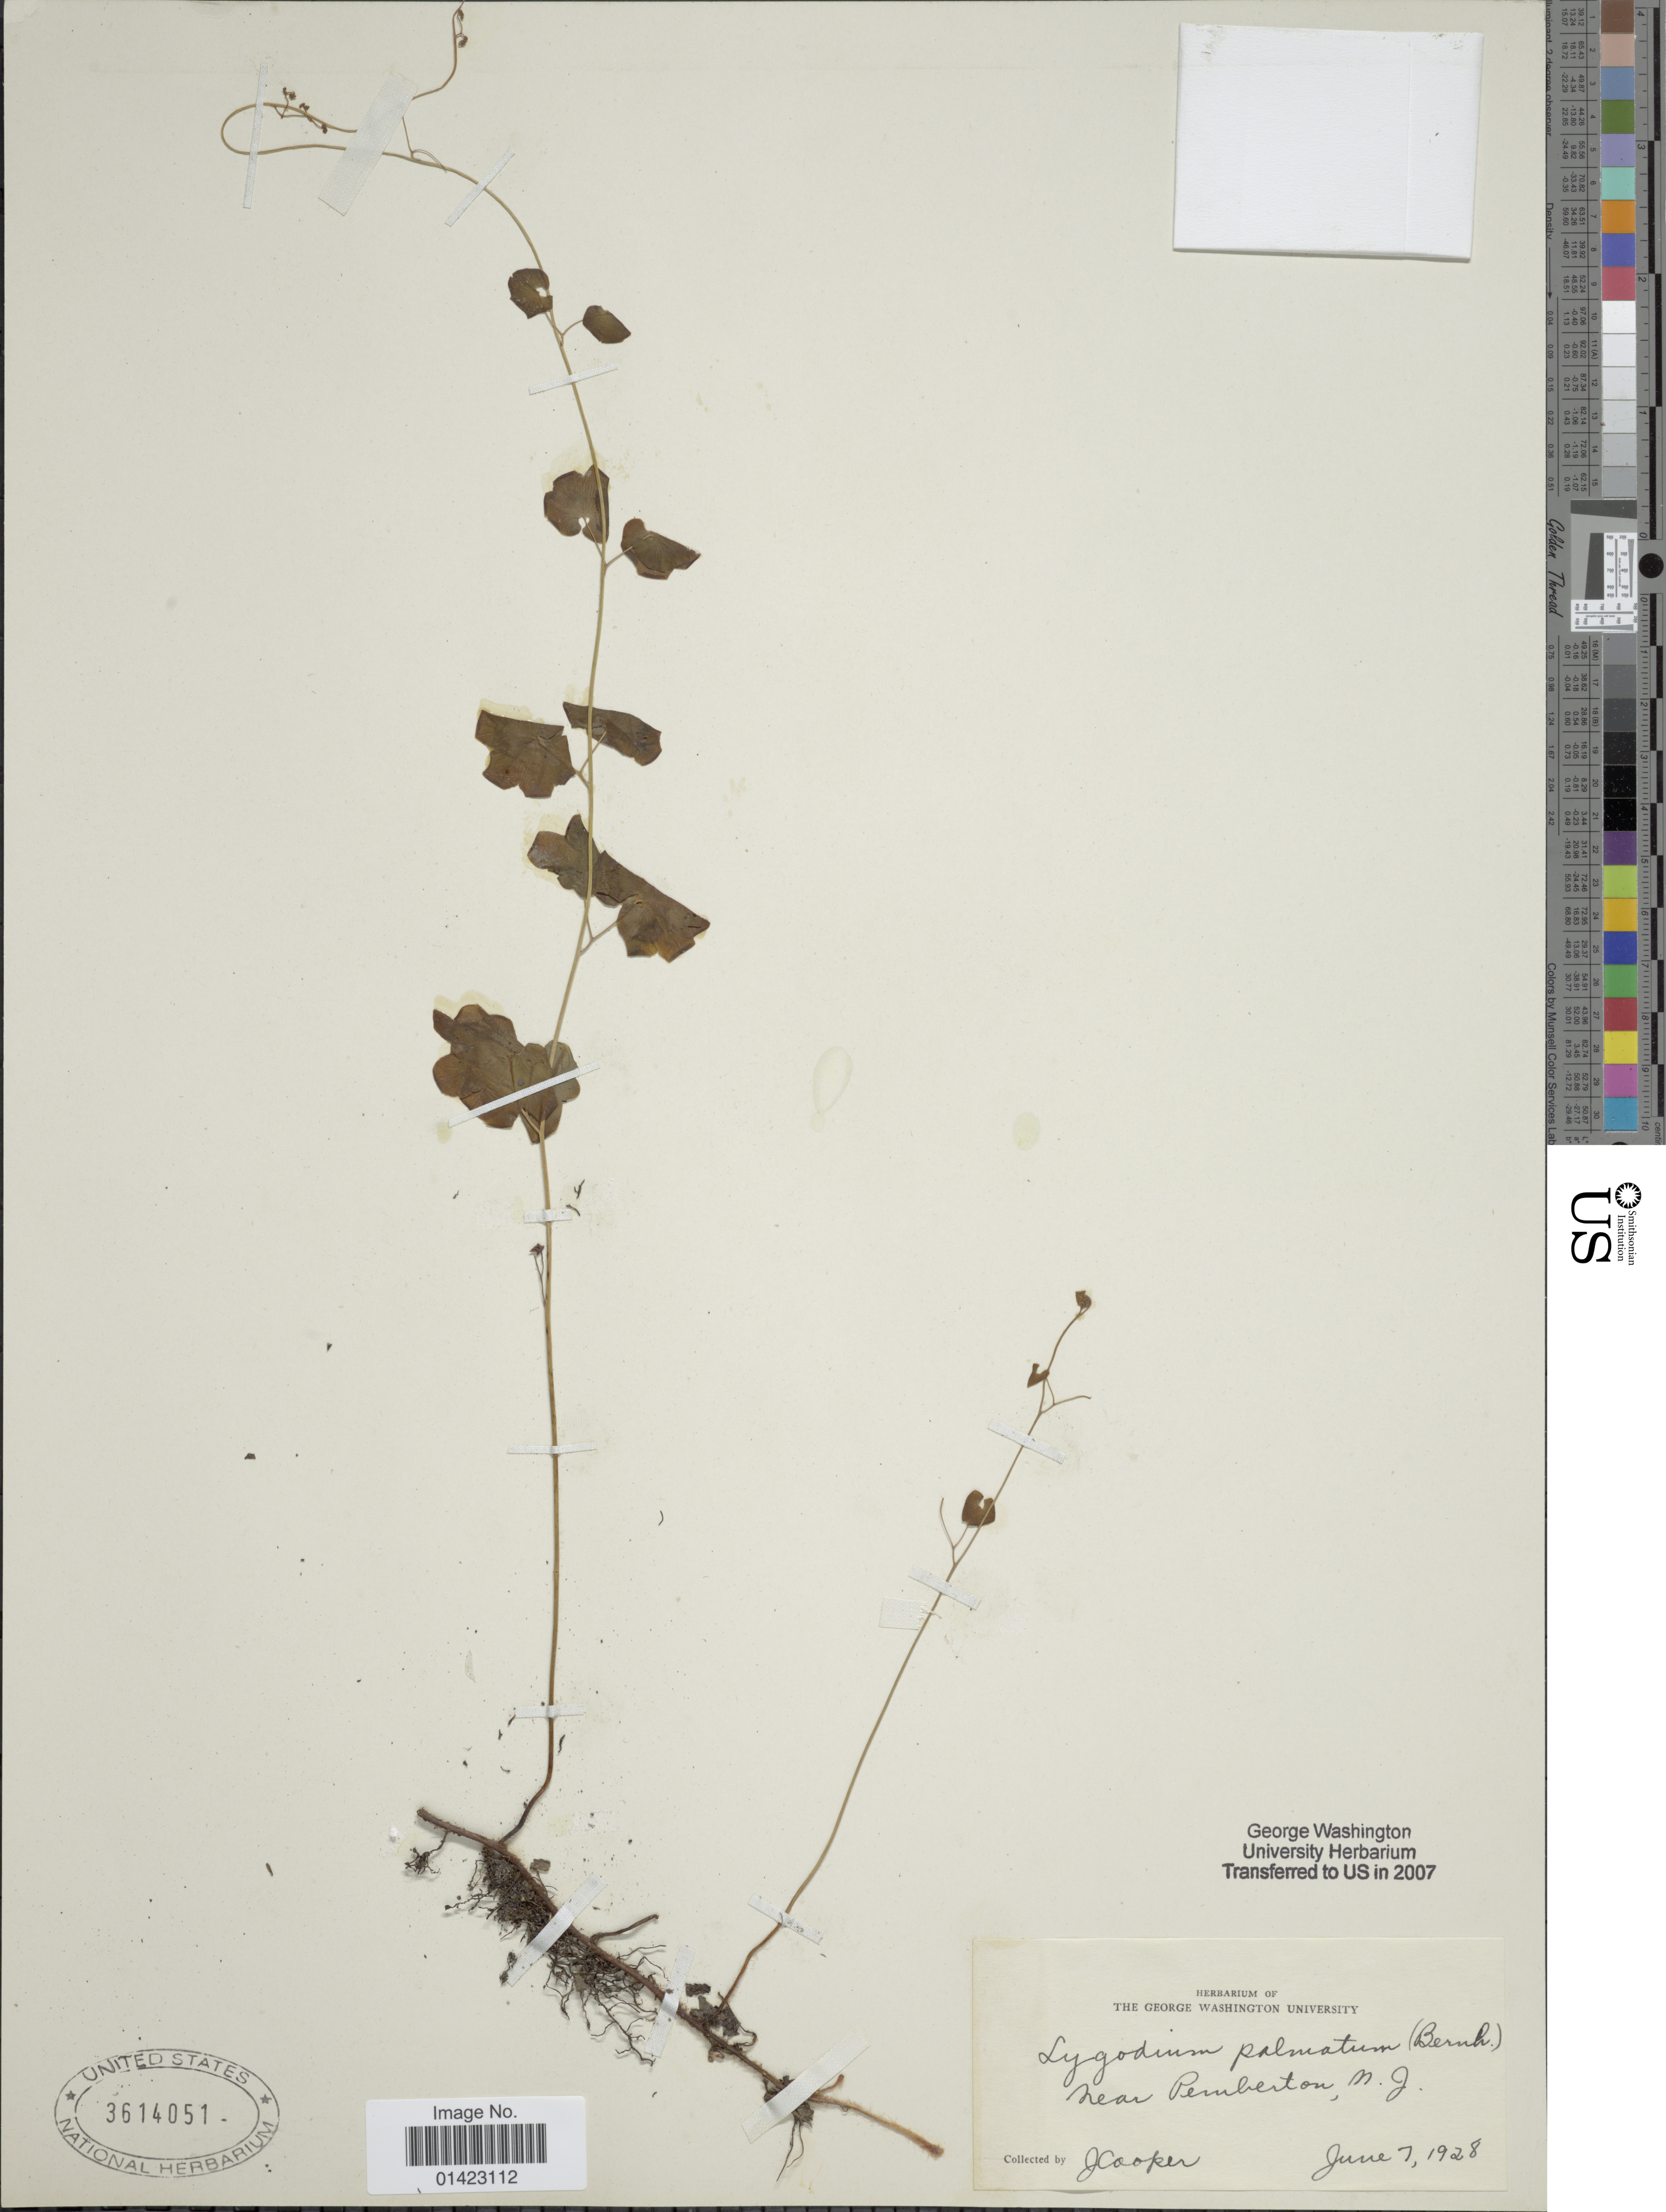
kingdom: Plantae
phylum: Tracheophyta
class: Polypodiopsida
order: Schizaeales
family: Lygodiaceae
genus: Lygodium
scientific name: Lygodium palmatum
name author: (Bernh.) Sw.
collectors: J. Cooper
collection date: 1928-06-07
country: United States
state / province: New Jersey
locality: Nea Pemberton, N. J.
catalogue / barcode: US 3614051